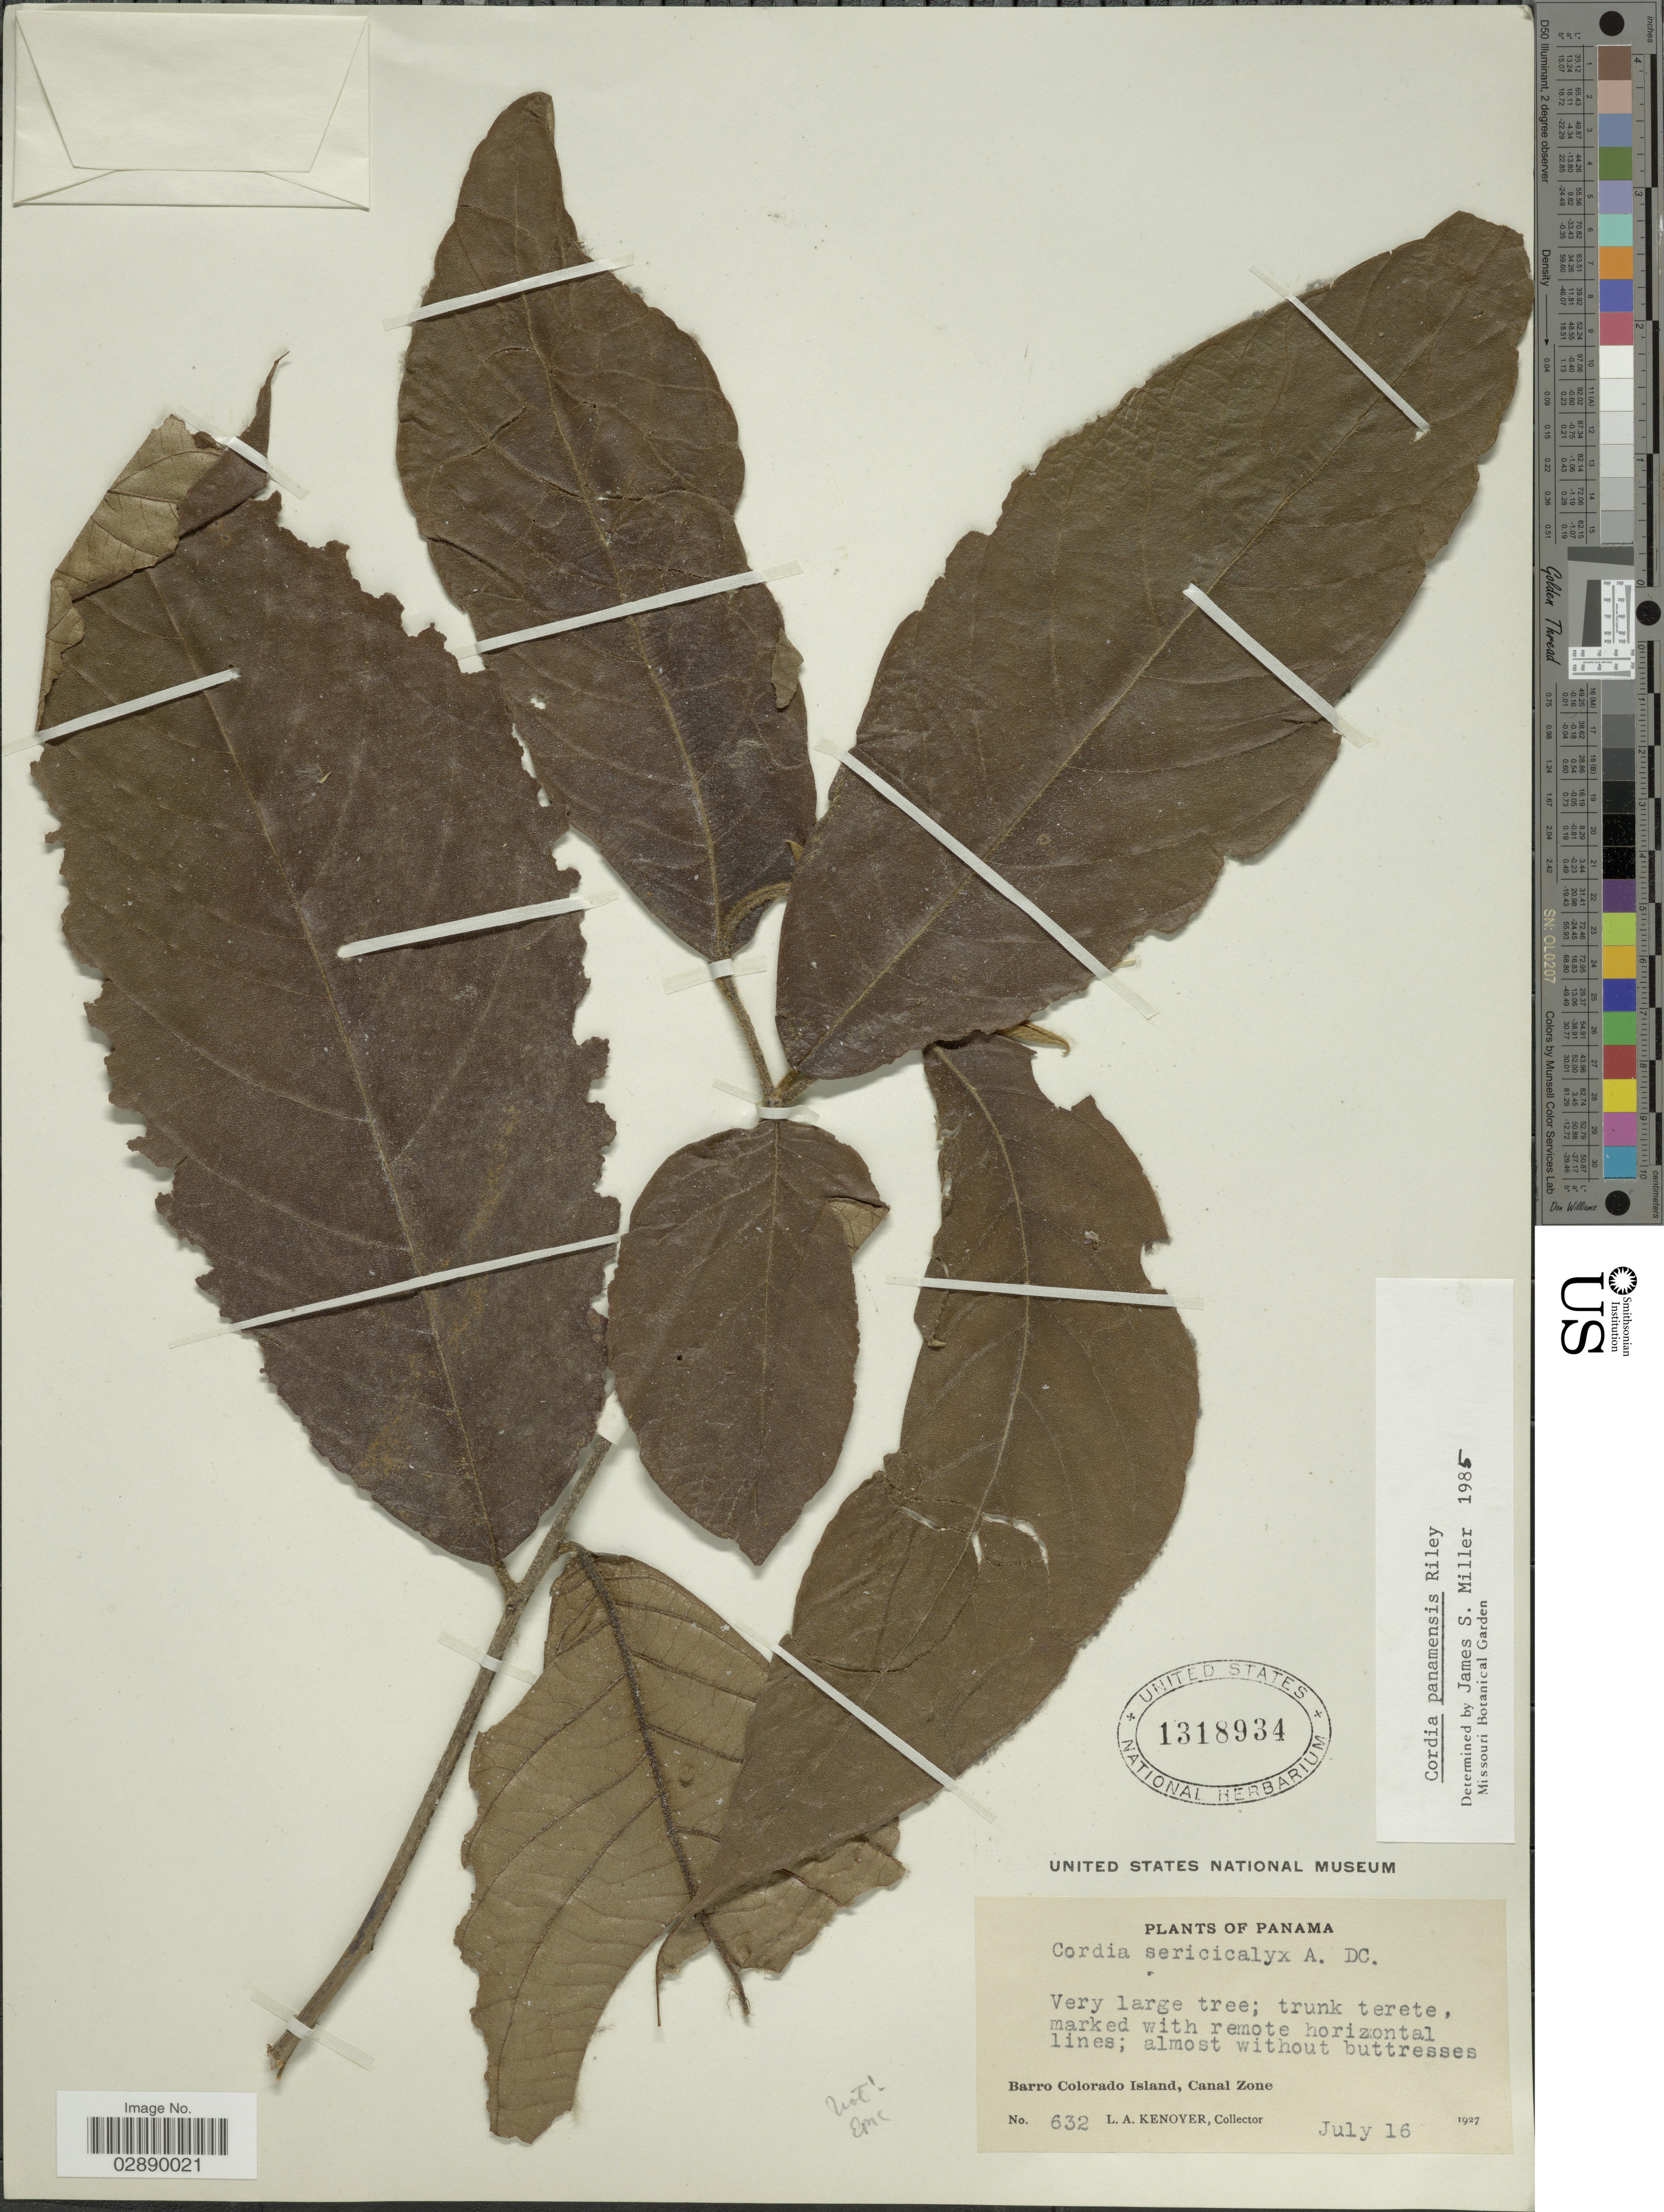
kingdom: Plantae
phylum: Tracheophyta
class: Magnoliopsida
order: Boraginales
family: Cordiaceae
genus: Cordia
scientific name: Cordia panamensis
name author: L. Riley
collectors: L. A. Kenoyer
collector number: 632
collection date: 1927-07-16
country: Panama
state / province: Panamá Oeste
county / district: Canal Zone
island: Barro Colorado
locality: Barro Colorado Island, Canal Zone.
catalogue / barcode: US 1318934